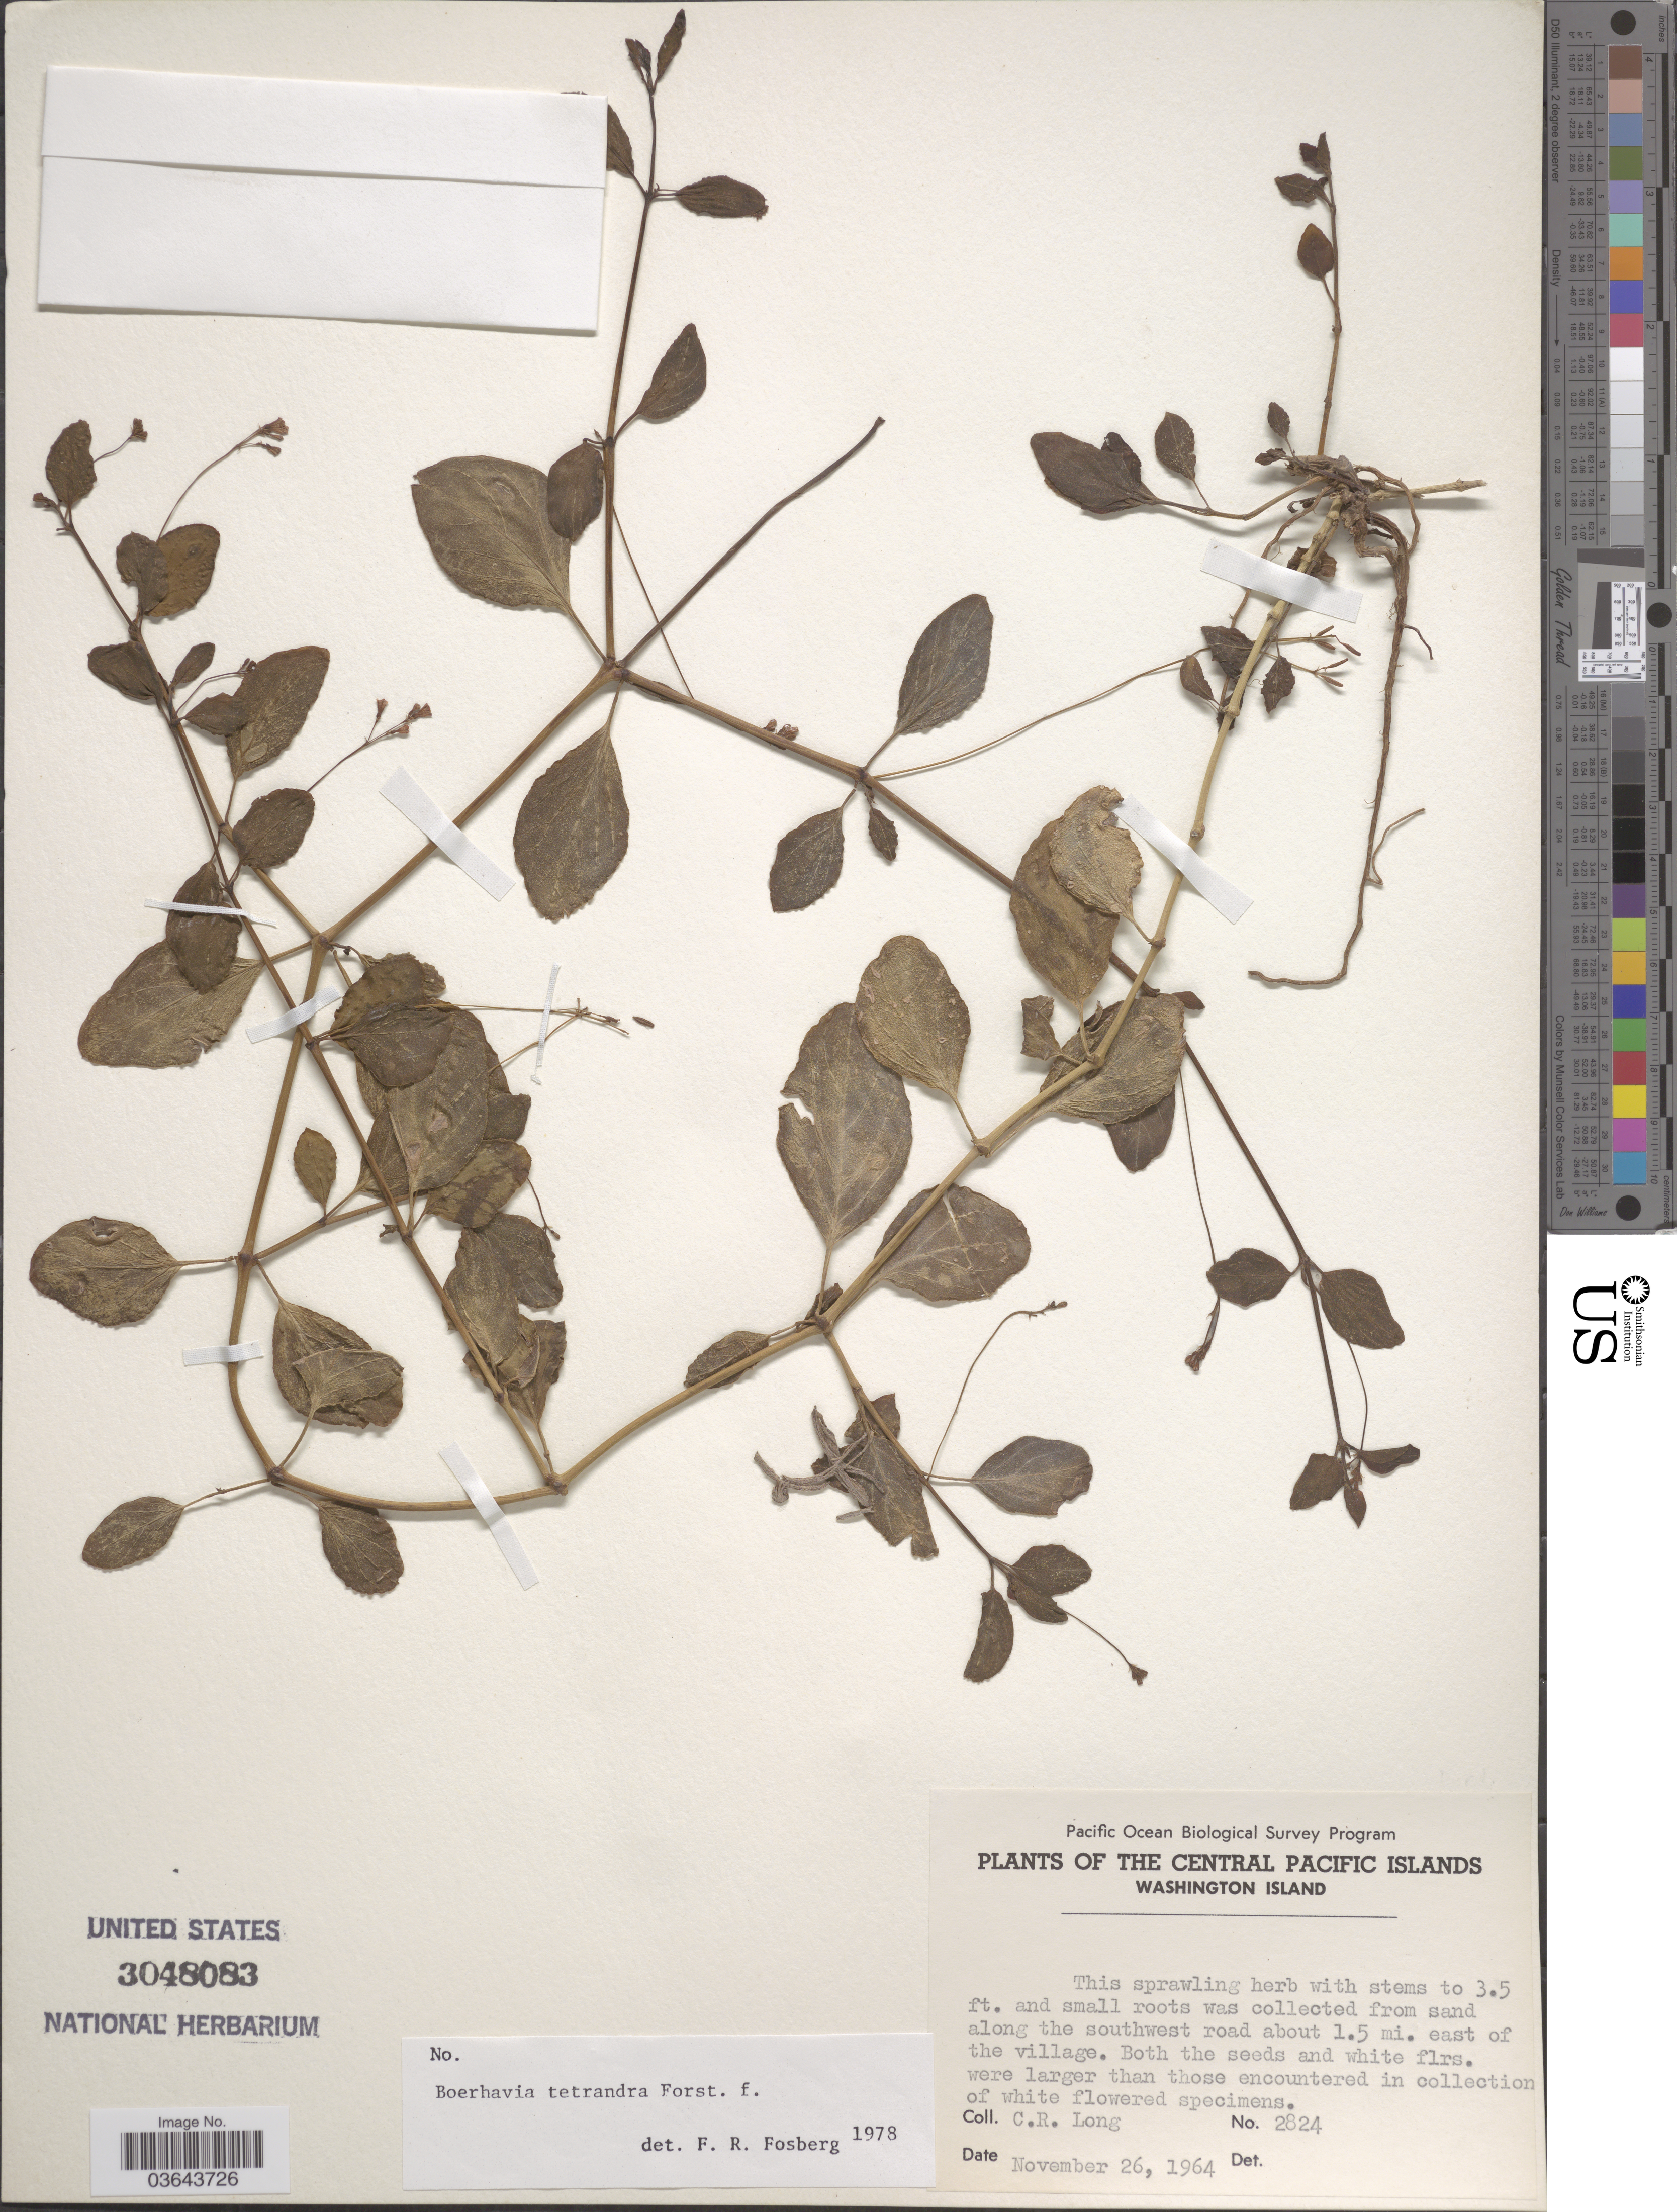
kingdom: Plantae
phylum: Tracheophyta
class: Magnoliopsida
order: Caryophyllales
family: Nyctaginaceae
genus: Boerhavia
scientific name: Boerhavia tetrandra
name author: G. Forst.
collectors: C. R. Long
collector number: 2824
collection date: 1964-11-26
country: Kiribati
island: Teraina [Washington]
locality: The Central Pacific Islands. Washington Island. Along the southwest road about 1.5 mi. east of the village.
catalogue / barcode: US 3048083